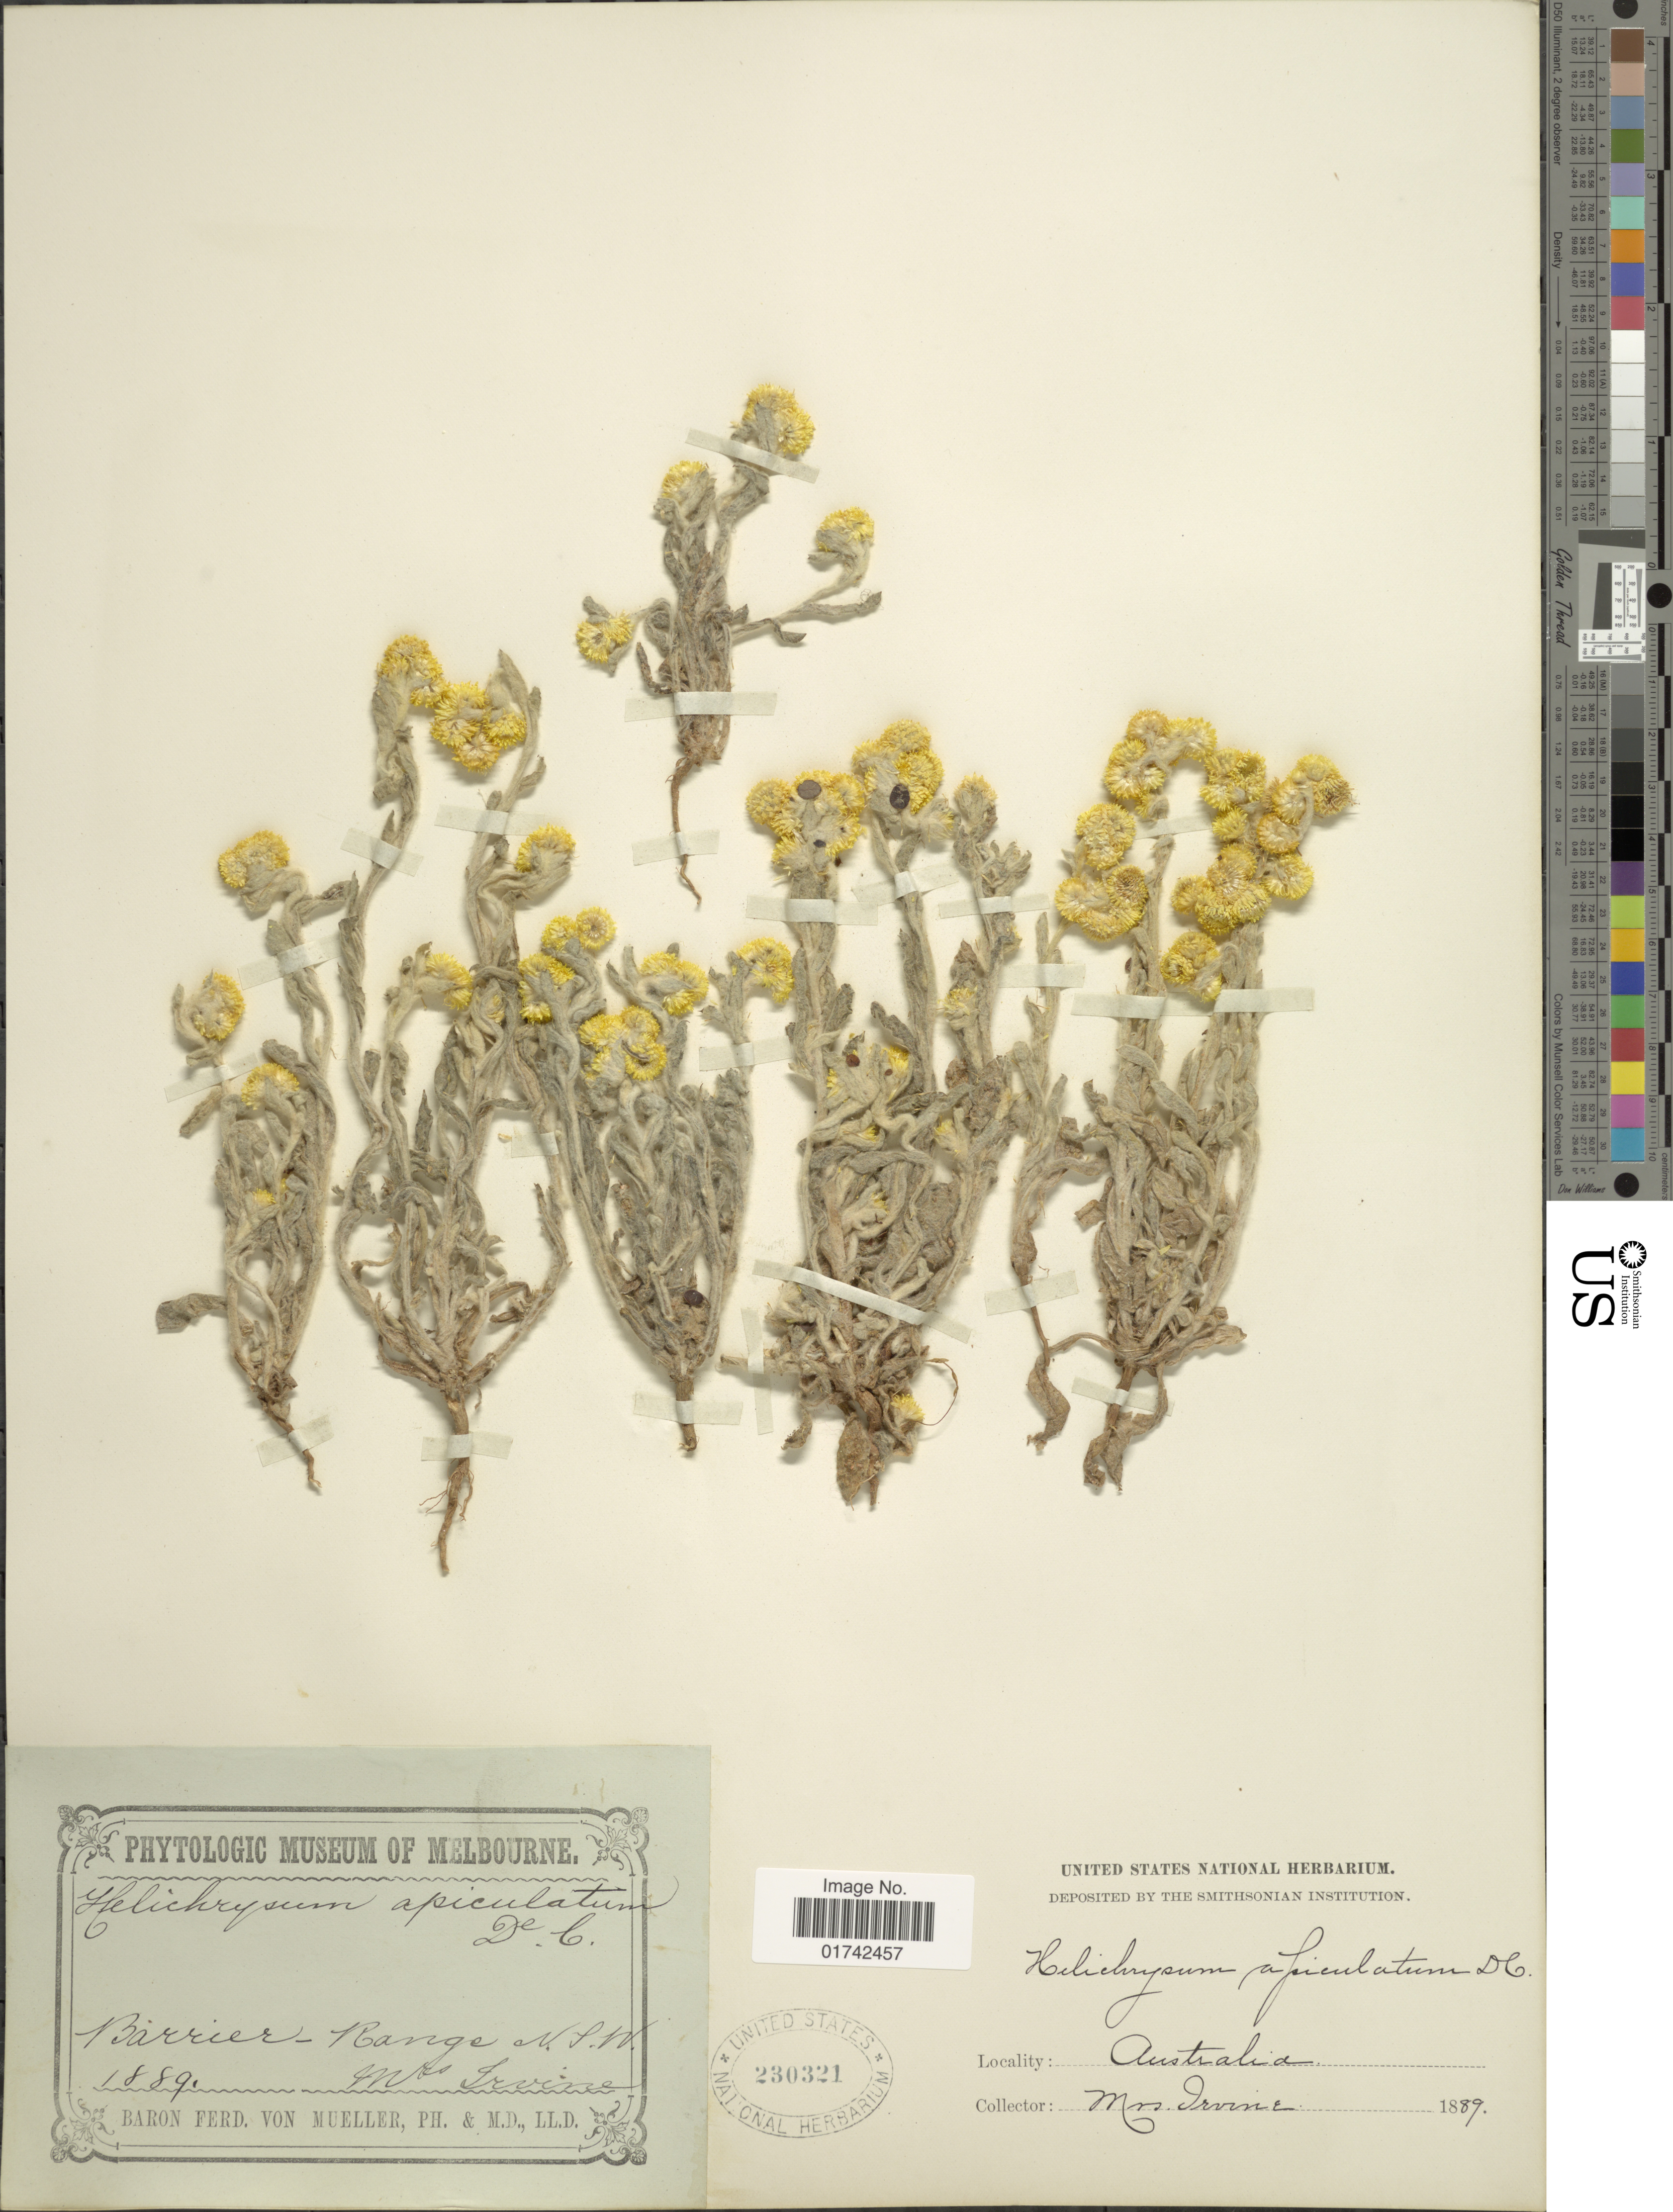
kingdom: Plantae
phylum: Tracheophyta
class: Magnoliopsida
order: Asterales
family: Asteraceae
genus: Helichrysum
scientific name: Helichrysum apiculatum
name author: (Labill.) D. Don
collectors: Irvine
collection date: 1889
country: Australia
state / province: New South Wales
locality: Barrier-Range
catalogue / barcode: US 230321